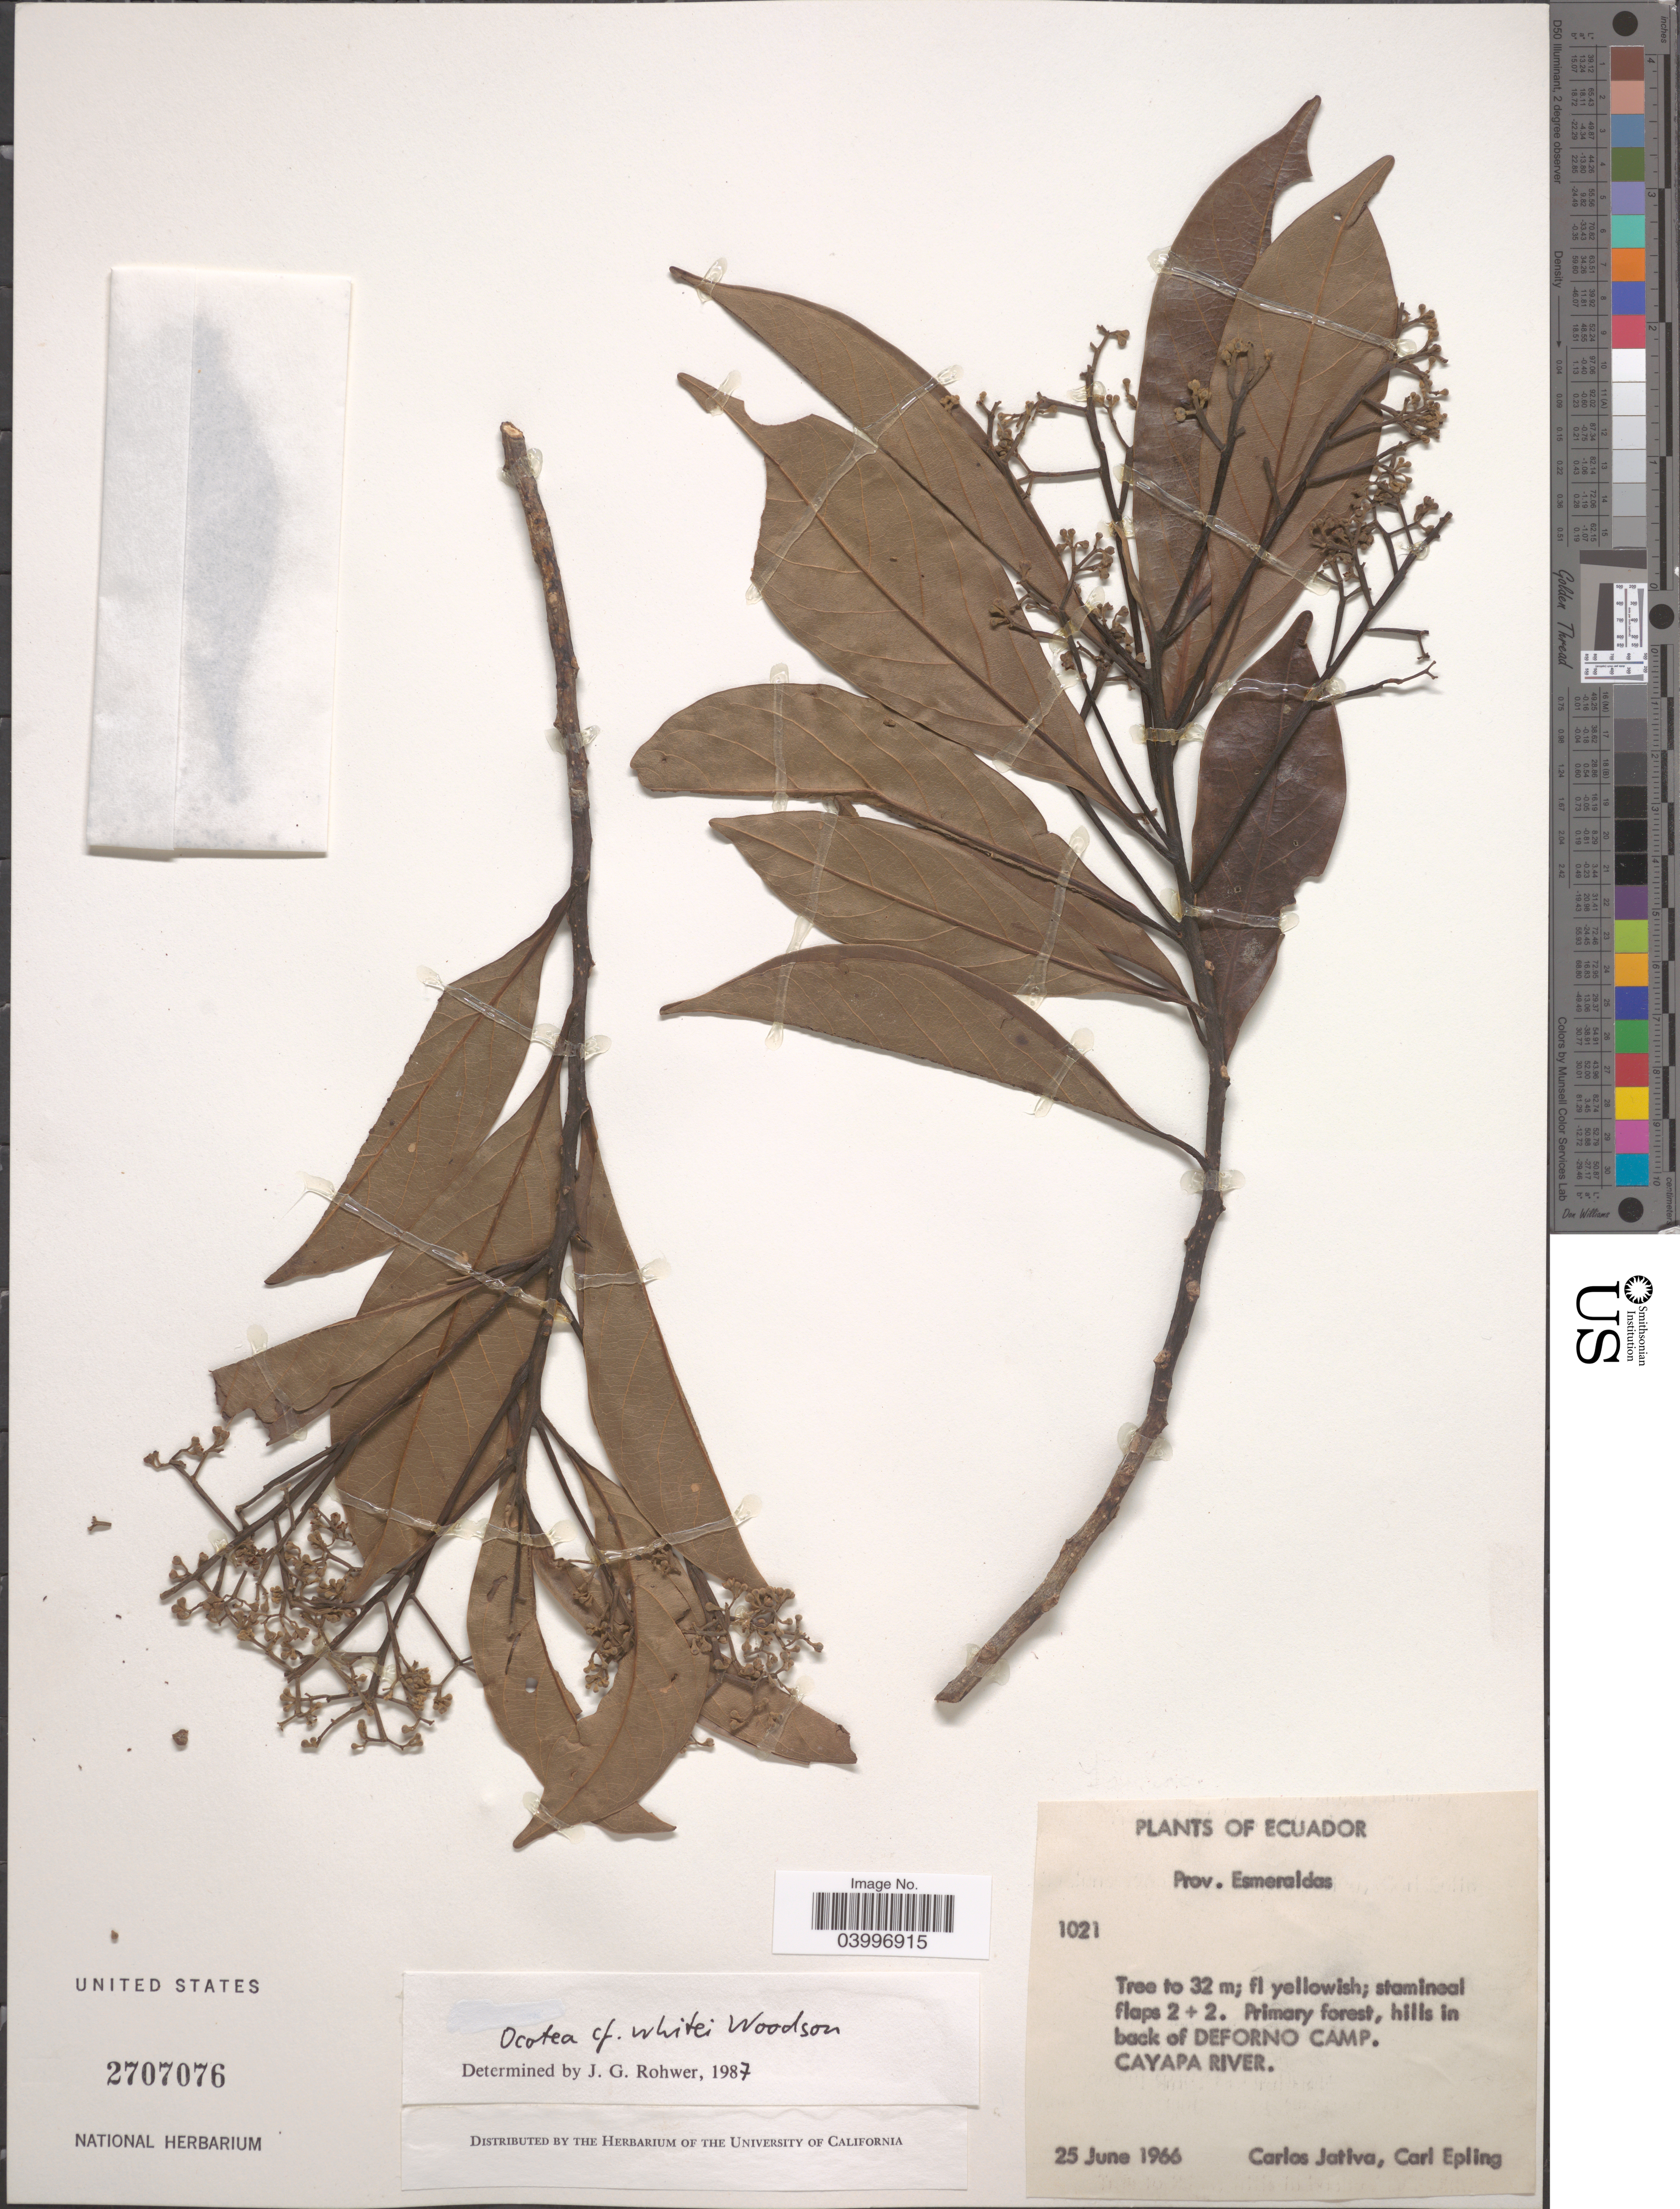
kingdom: Plantae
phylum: Tracheophyta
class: Magnoliopsida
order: Laurales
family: Lauraceae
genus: Ocotea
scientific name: Ocotea whitei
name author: Woodson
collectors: C. D. Játiva & C. C. Epling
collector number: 1021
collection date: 1966-06-25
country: Ecuador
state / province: Esmeraldas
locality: Prov. Esmeraldas. Hills in back of Deforno Camp. Cayapa River.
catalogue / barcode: US 2707076